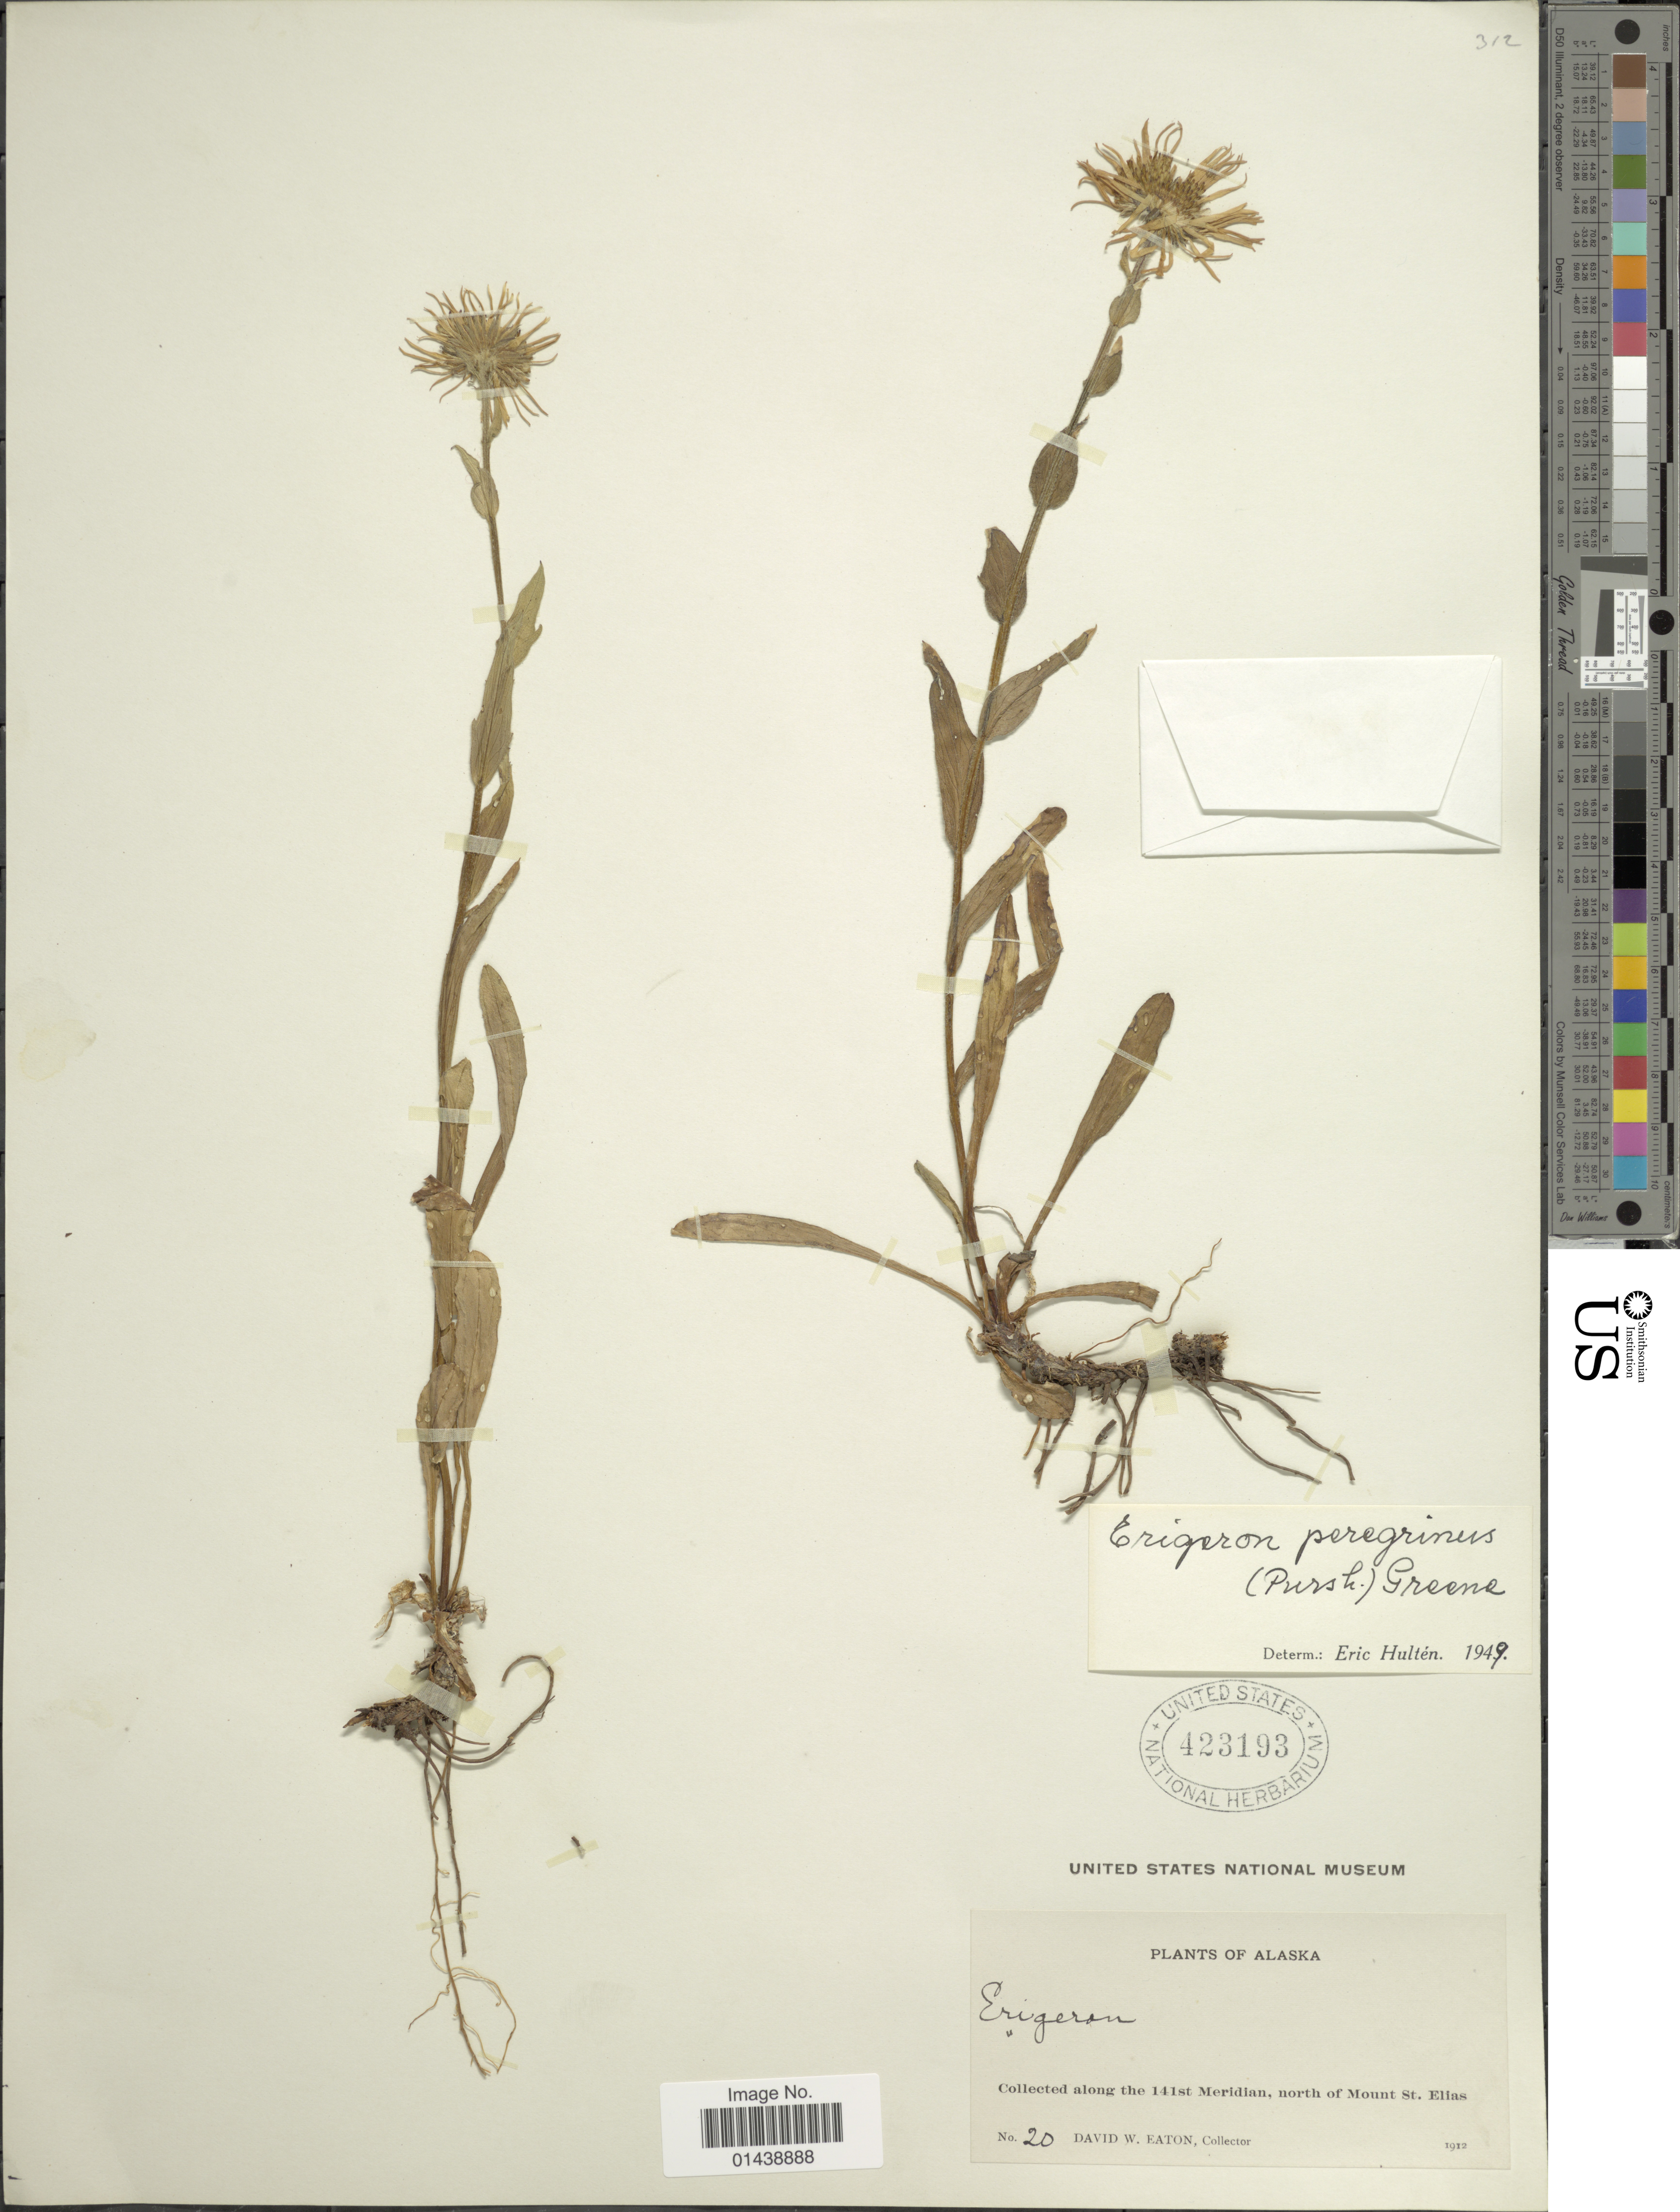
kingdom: Plantae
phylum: Tracheophyta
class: Magnoliopsida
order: Asterales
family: Asteraceae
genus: Erigeron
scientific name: Erigeron peregrinus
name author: (Banks ex Pursh) Greene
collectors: D. Eaton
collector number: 20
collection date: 1912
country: United States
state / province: Alaska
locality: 141st Meridian, north of Mount St. Elias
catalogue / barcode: US 423193